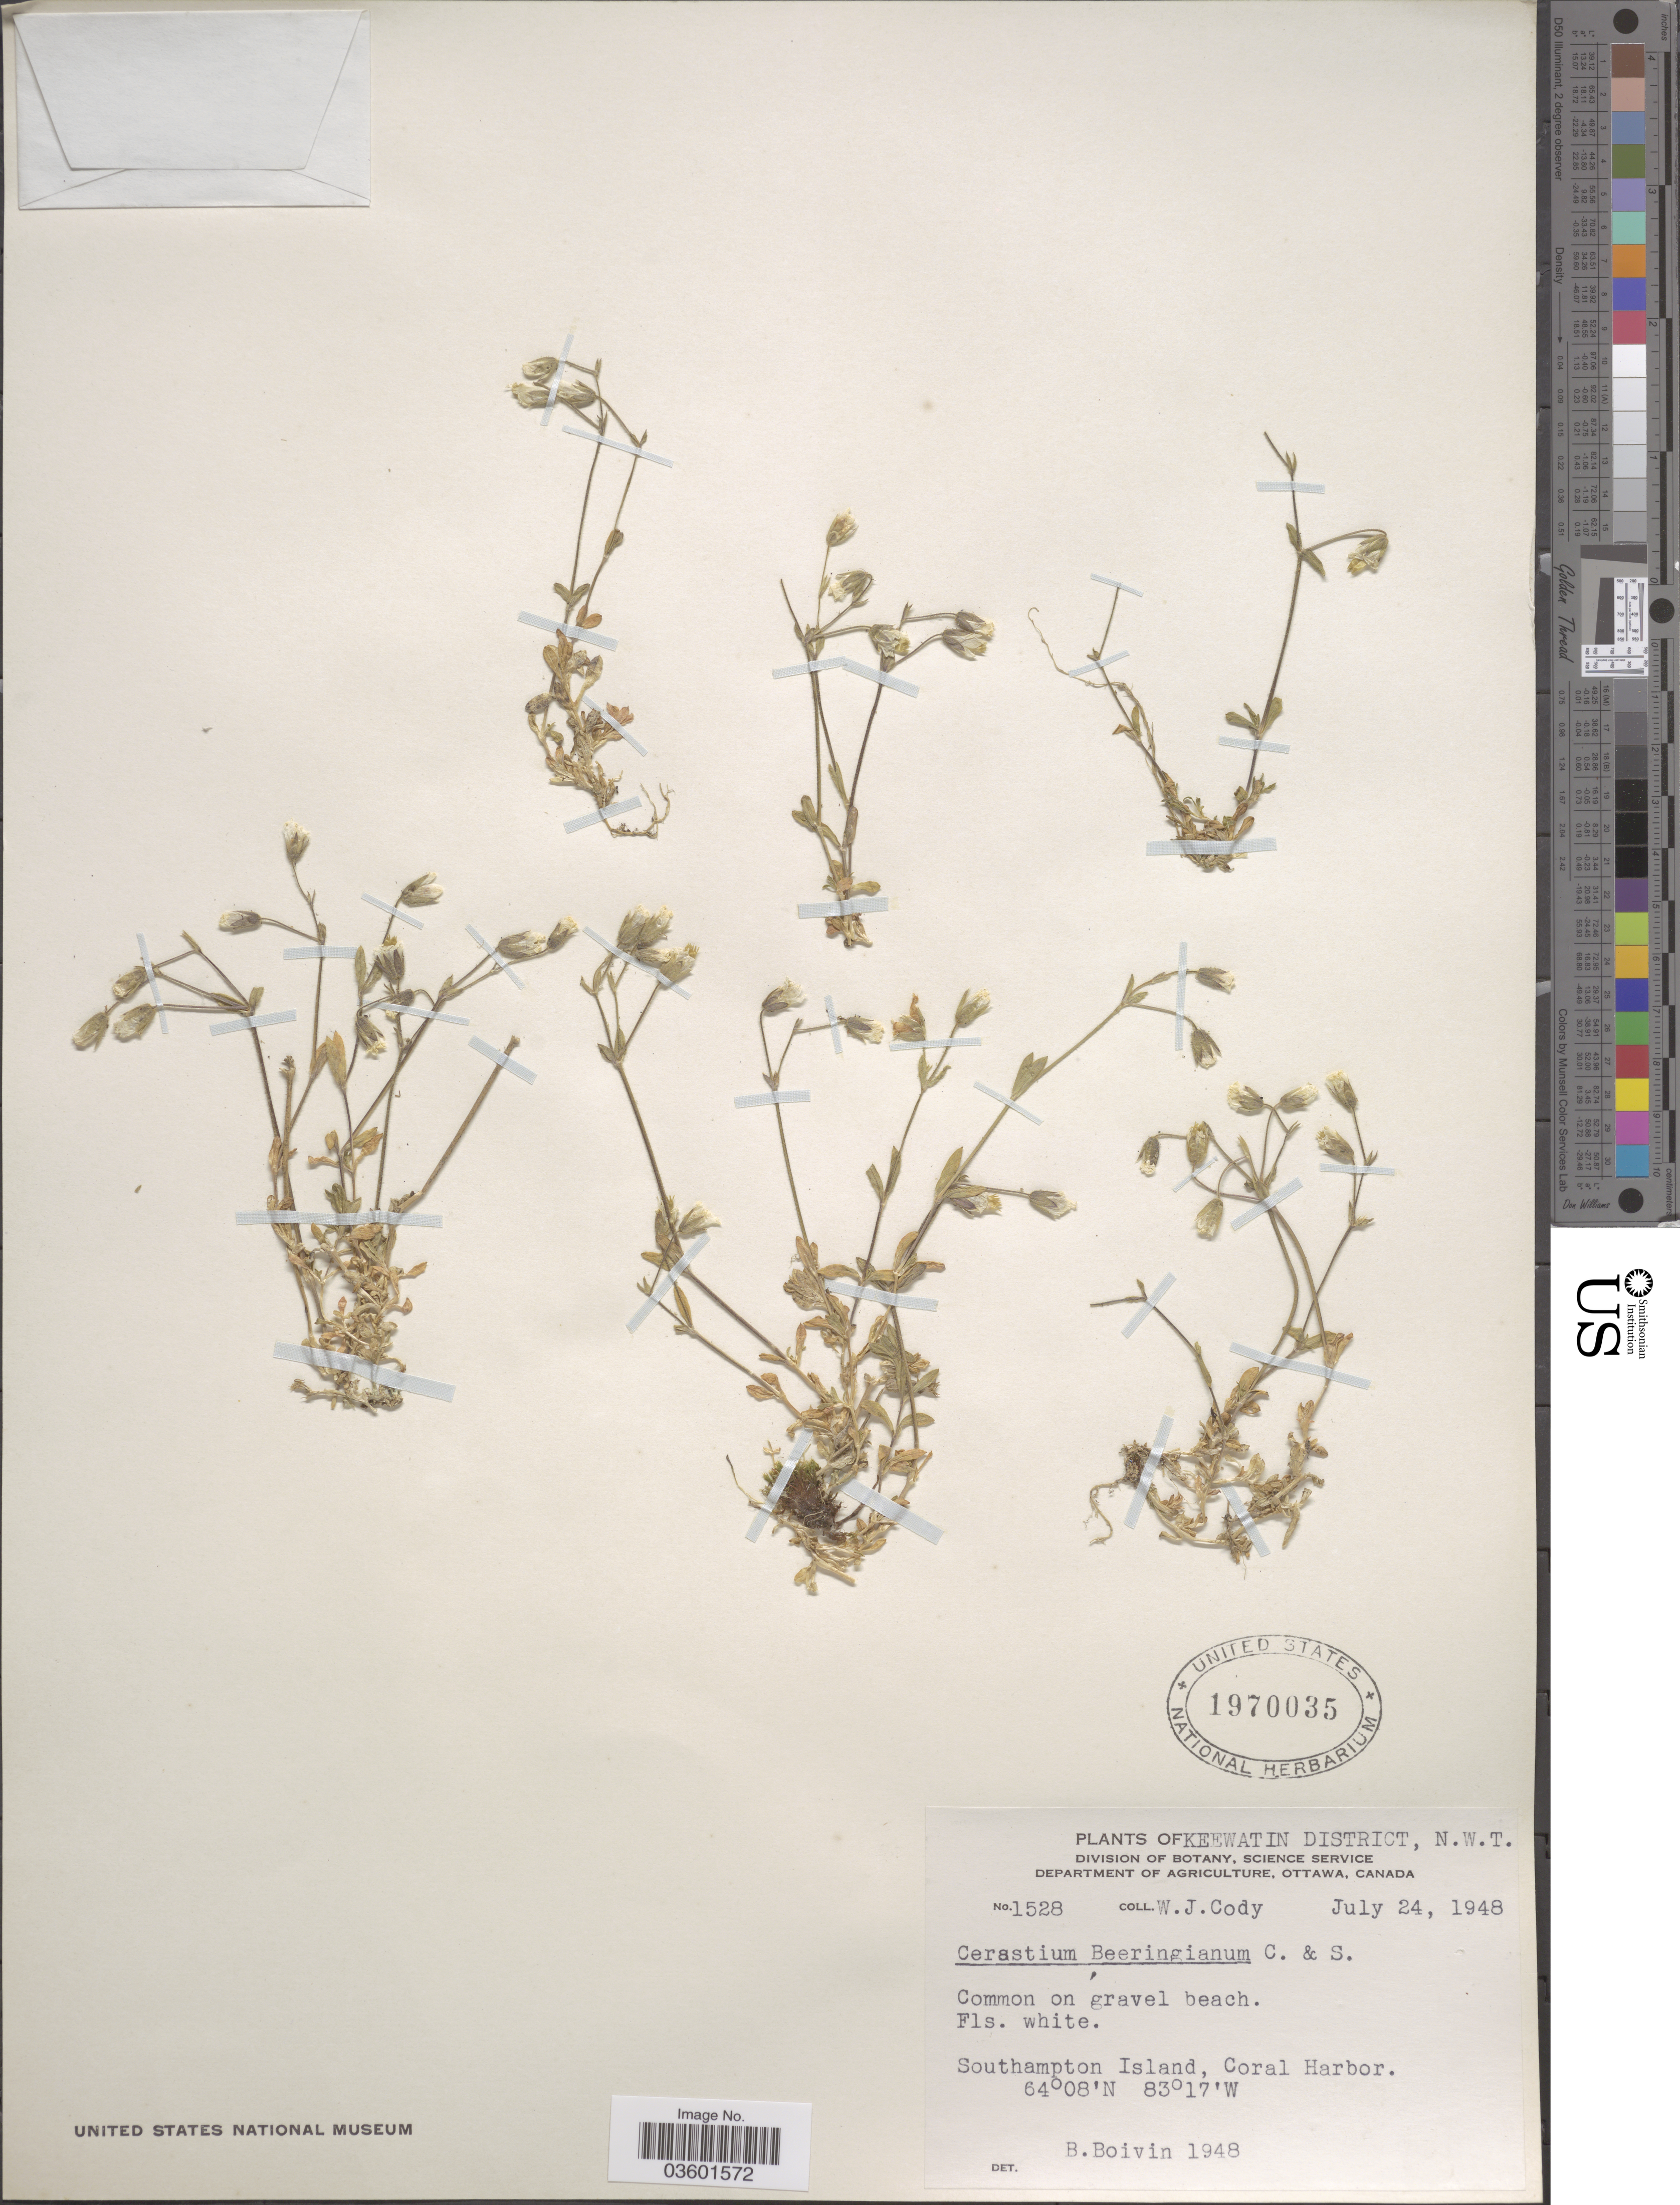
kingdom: Plantae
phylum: Tracheophyta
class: Magnoliopsida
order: Caryophyllales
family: Caryophyllaceae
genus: Cerastium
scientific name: Cerastium beeringianum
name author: Cham. & Schltdl.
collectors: W. Cody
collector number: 1528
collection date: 1948-07-24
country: Canada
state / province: Northwest Territories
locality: Keewatin District. Southampton Island, Coral Harbor.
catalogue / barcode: US 1970035